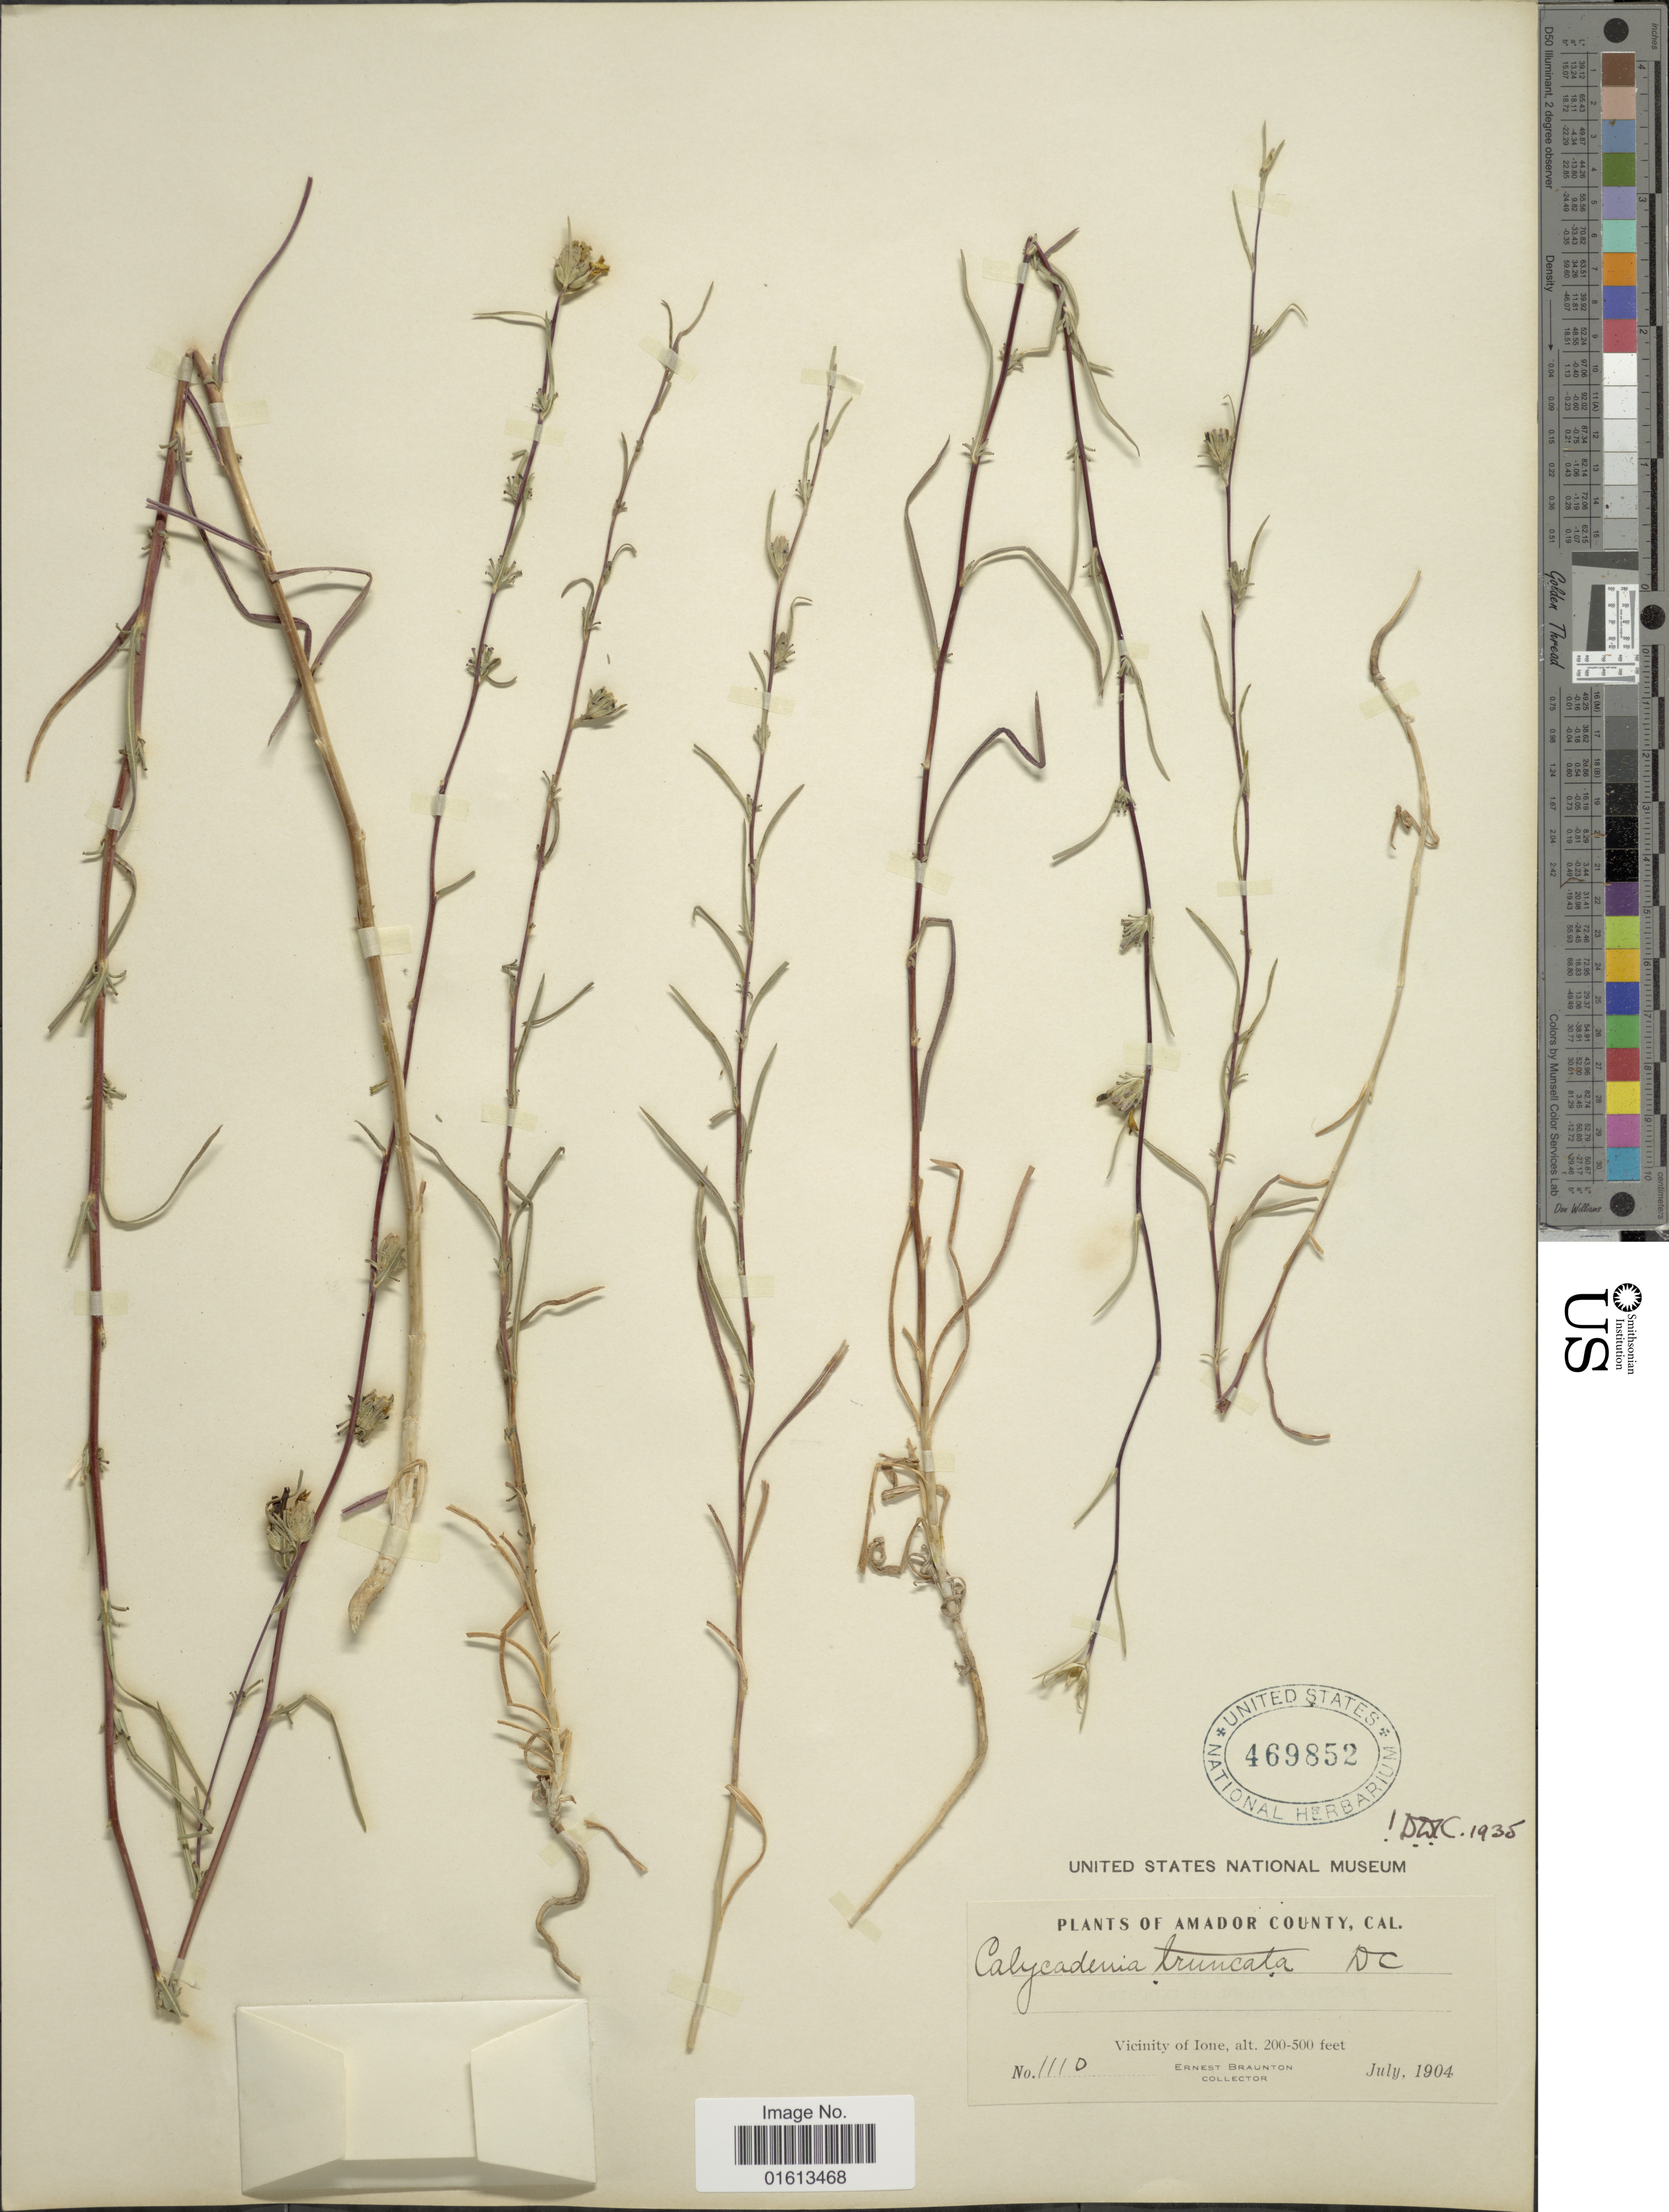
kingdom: Plantae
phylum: Tracheophyta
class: Magnoliopsida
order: Asterales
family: Asteraceae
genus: Calycadenia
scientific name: Calycadenia truncata subsp. truncata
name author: DC.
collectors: E. Braunton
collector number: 1110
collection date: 1904-07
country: United States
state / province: California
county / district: Amador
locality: Amador County, Cal., Vicinity of Ione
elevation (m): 200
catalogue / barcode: US 469852